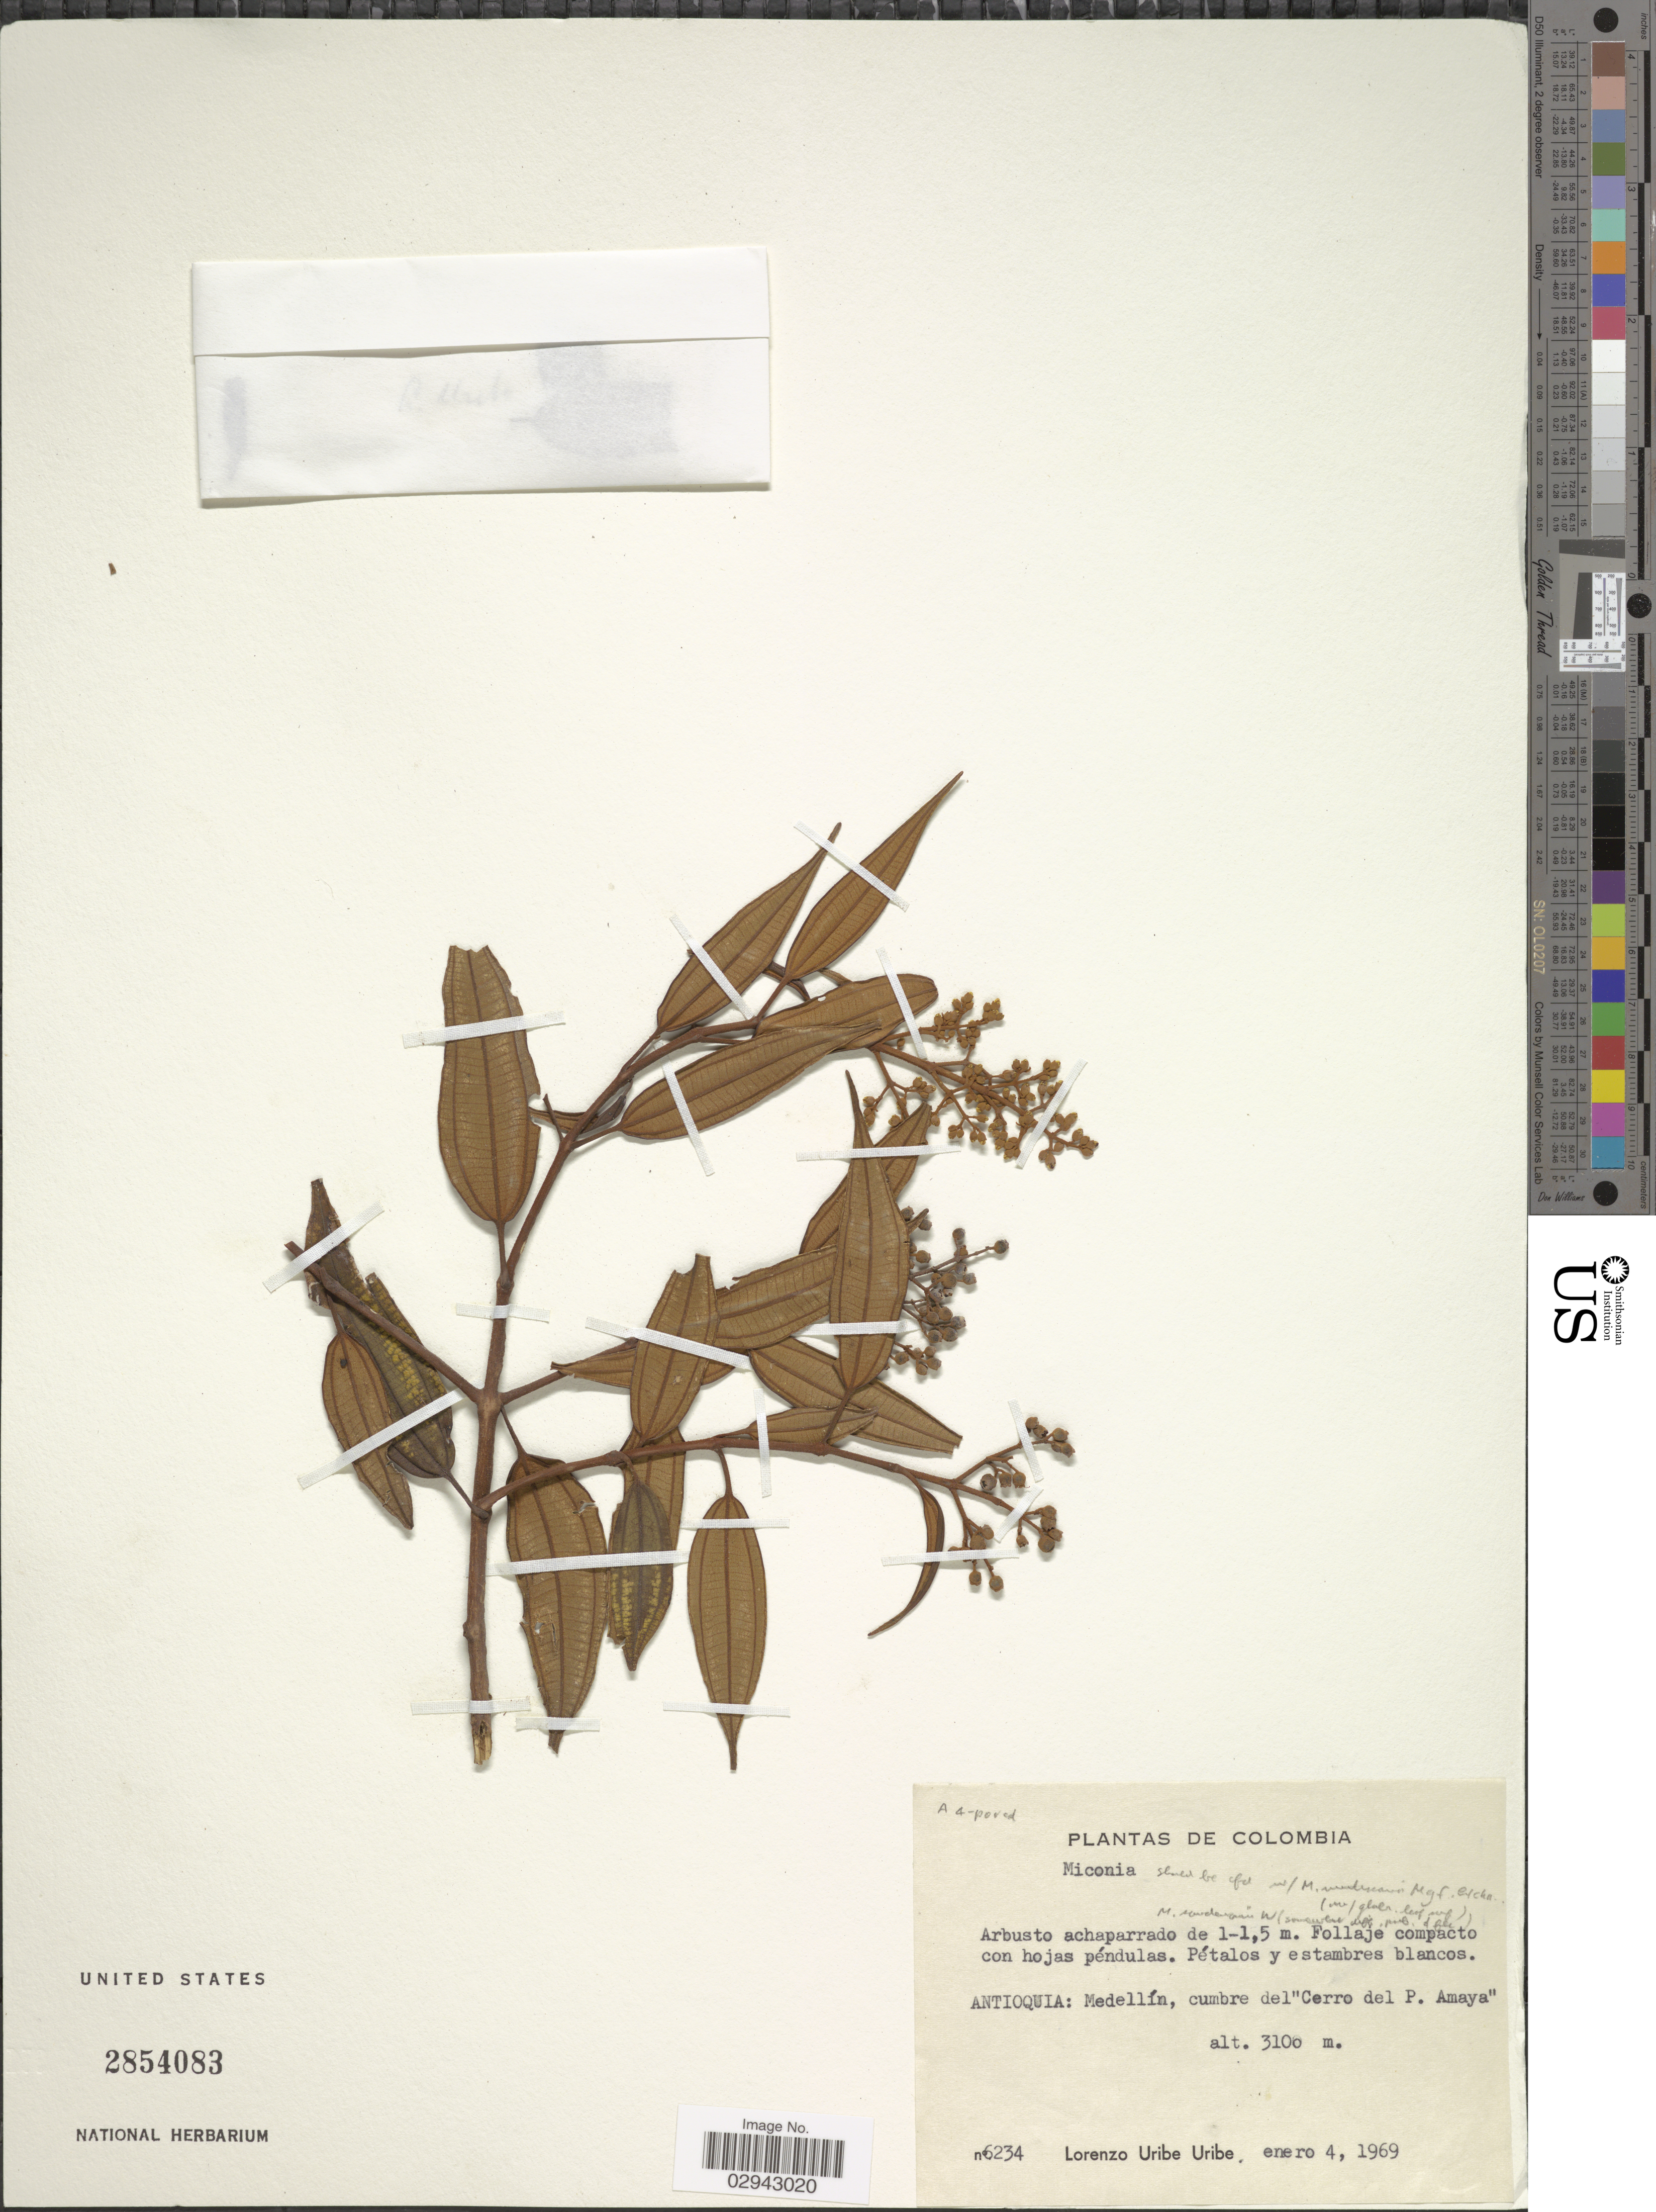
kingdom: Plantae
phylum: Tracheophyta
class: Magnoliopsida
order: Myrtales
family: Melastomataceae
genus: Miconia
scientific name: Miconia sandemanii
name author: Wurdack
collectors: L. Uribe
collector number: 6234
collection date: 1969-01-04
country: Colombia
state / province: Antioquia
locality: Medellín, cumbre del "Cerro del P. Amaya".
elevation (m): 3100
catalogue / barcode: US 2854083